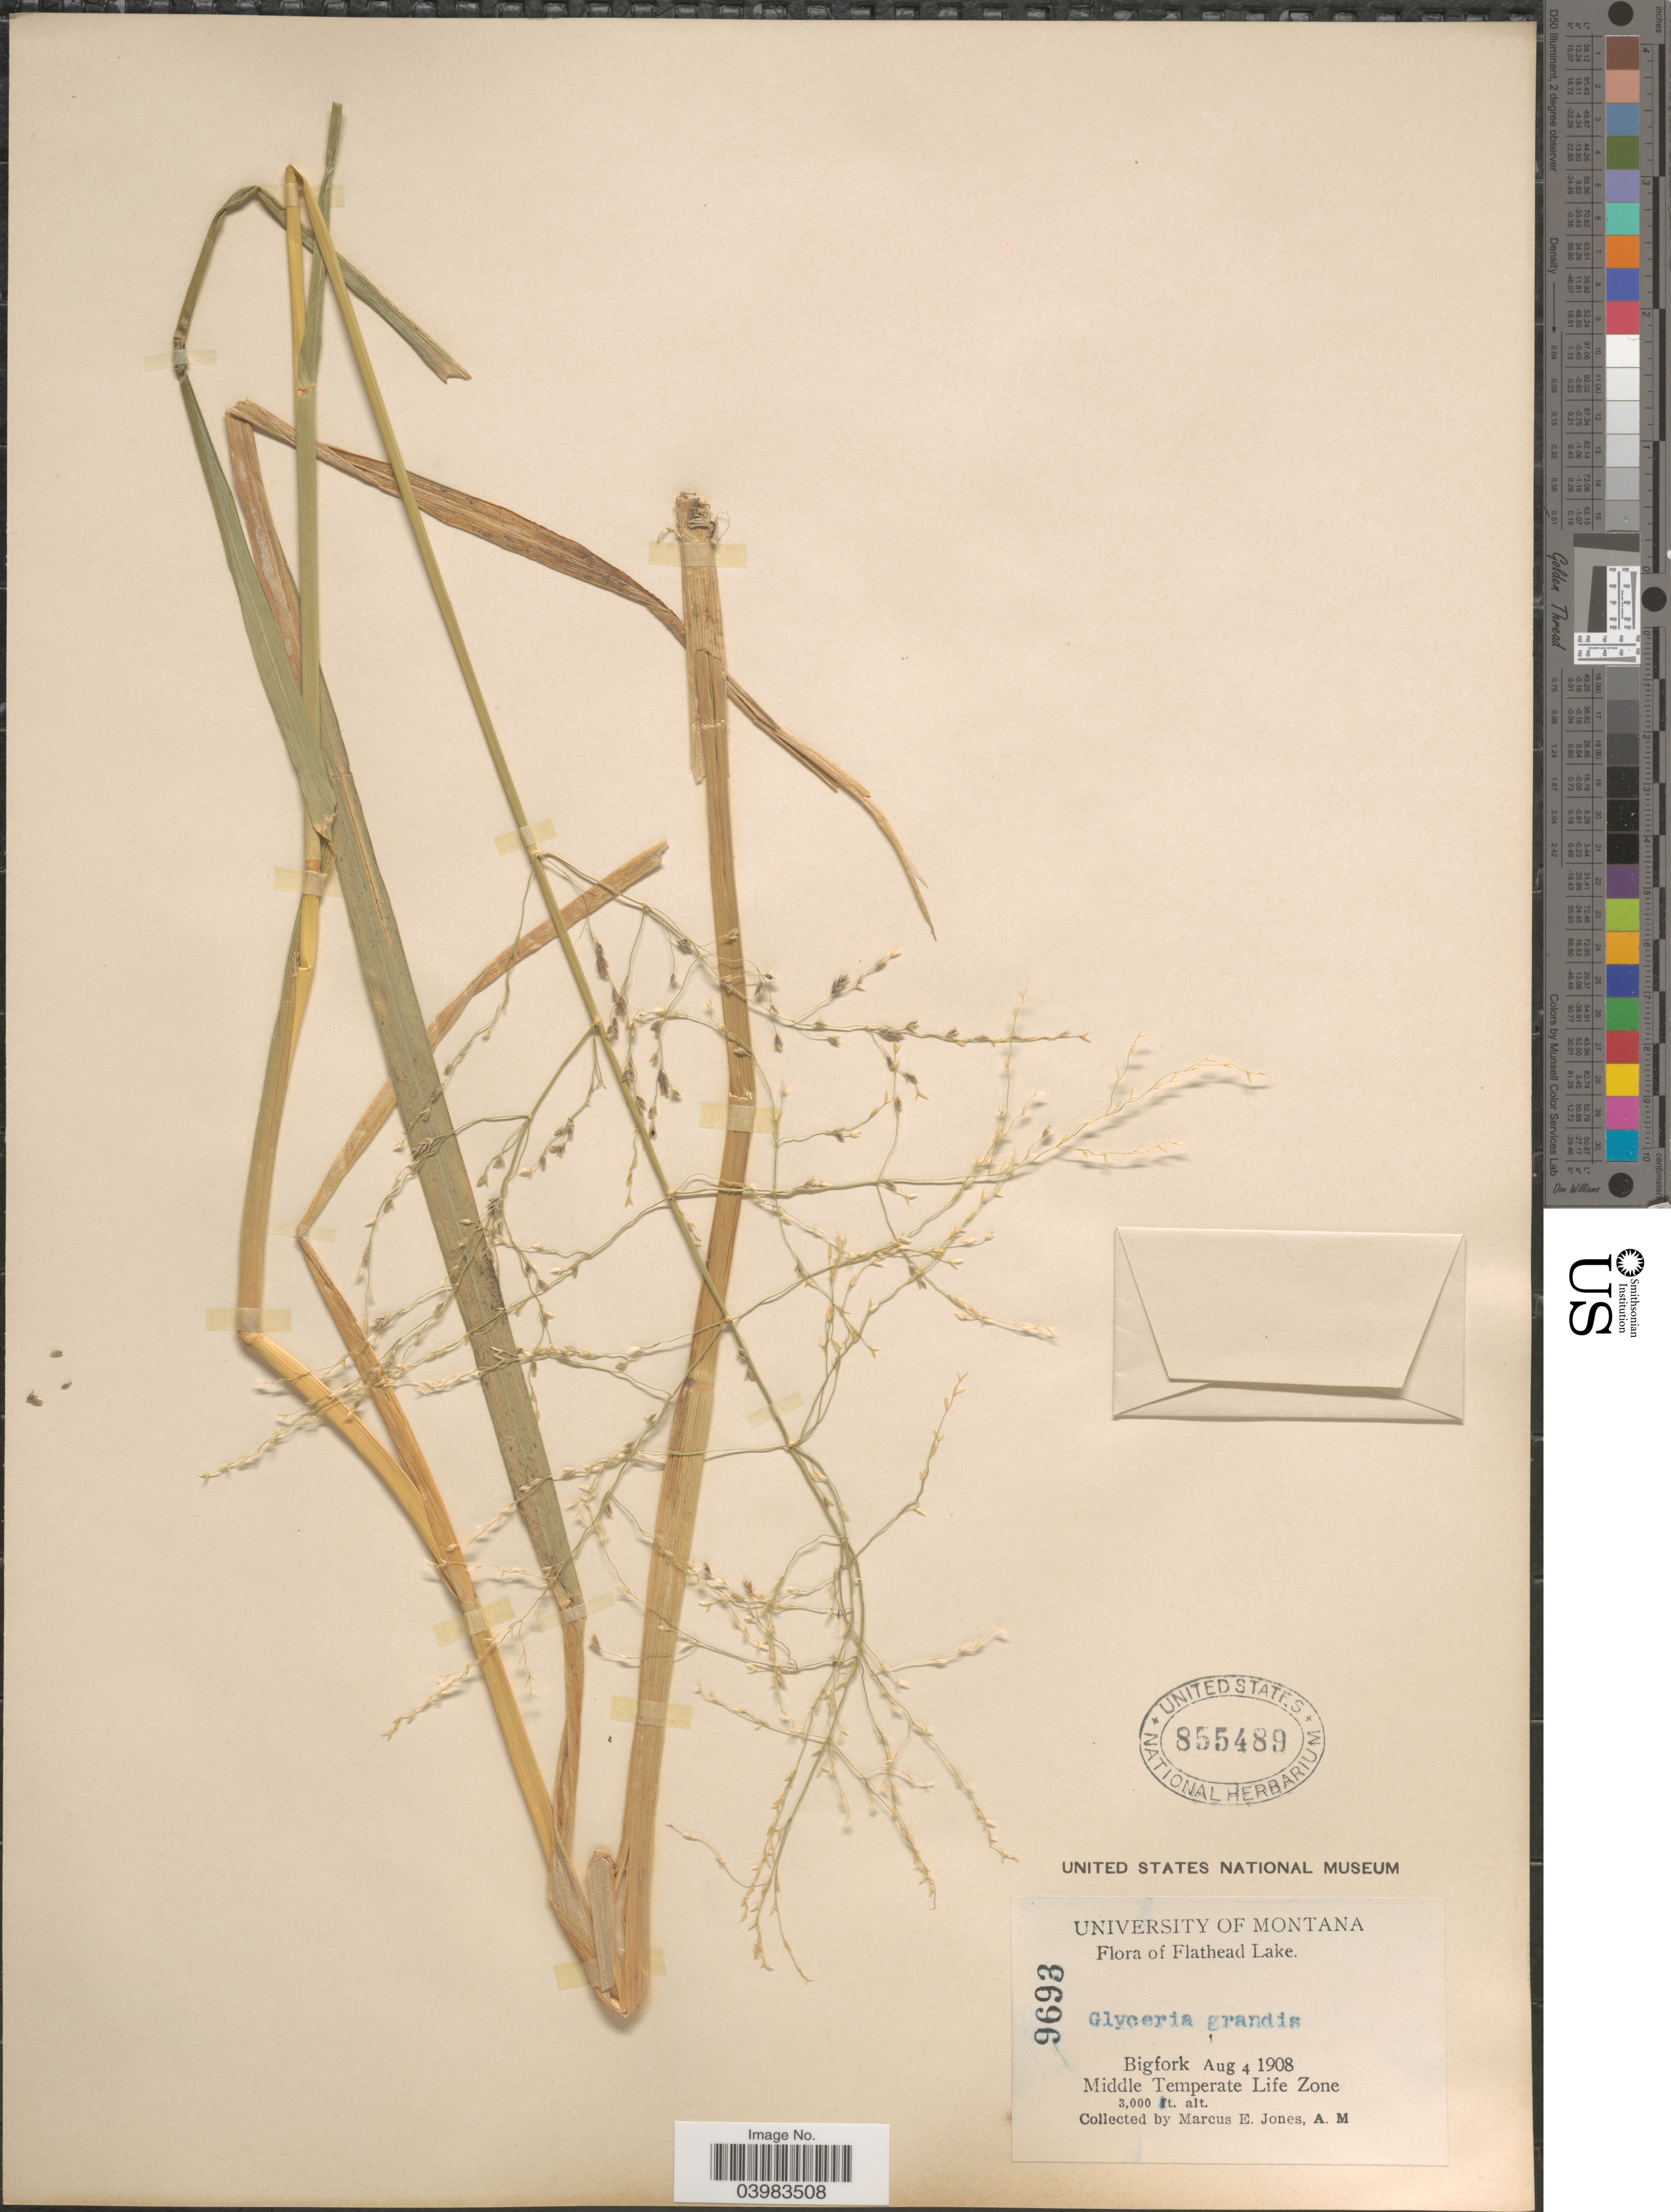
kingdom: Plantae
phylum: Tracheophyta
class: Liliopsida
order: Poales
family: Poaceae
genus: Glyceria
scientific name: Glyceria grandis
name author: S. Watson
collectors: M. E. Jones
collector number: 9693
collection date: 1908-08-04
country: United States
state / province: Montana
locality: Flathead Lake. Bigfork. Middle Temperate Life Zone.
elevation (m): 914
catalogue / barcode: US 855489